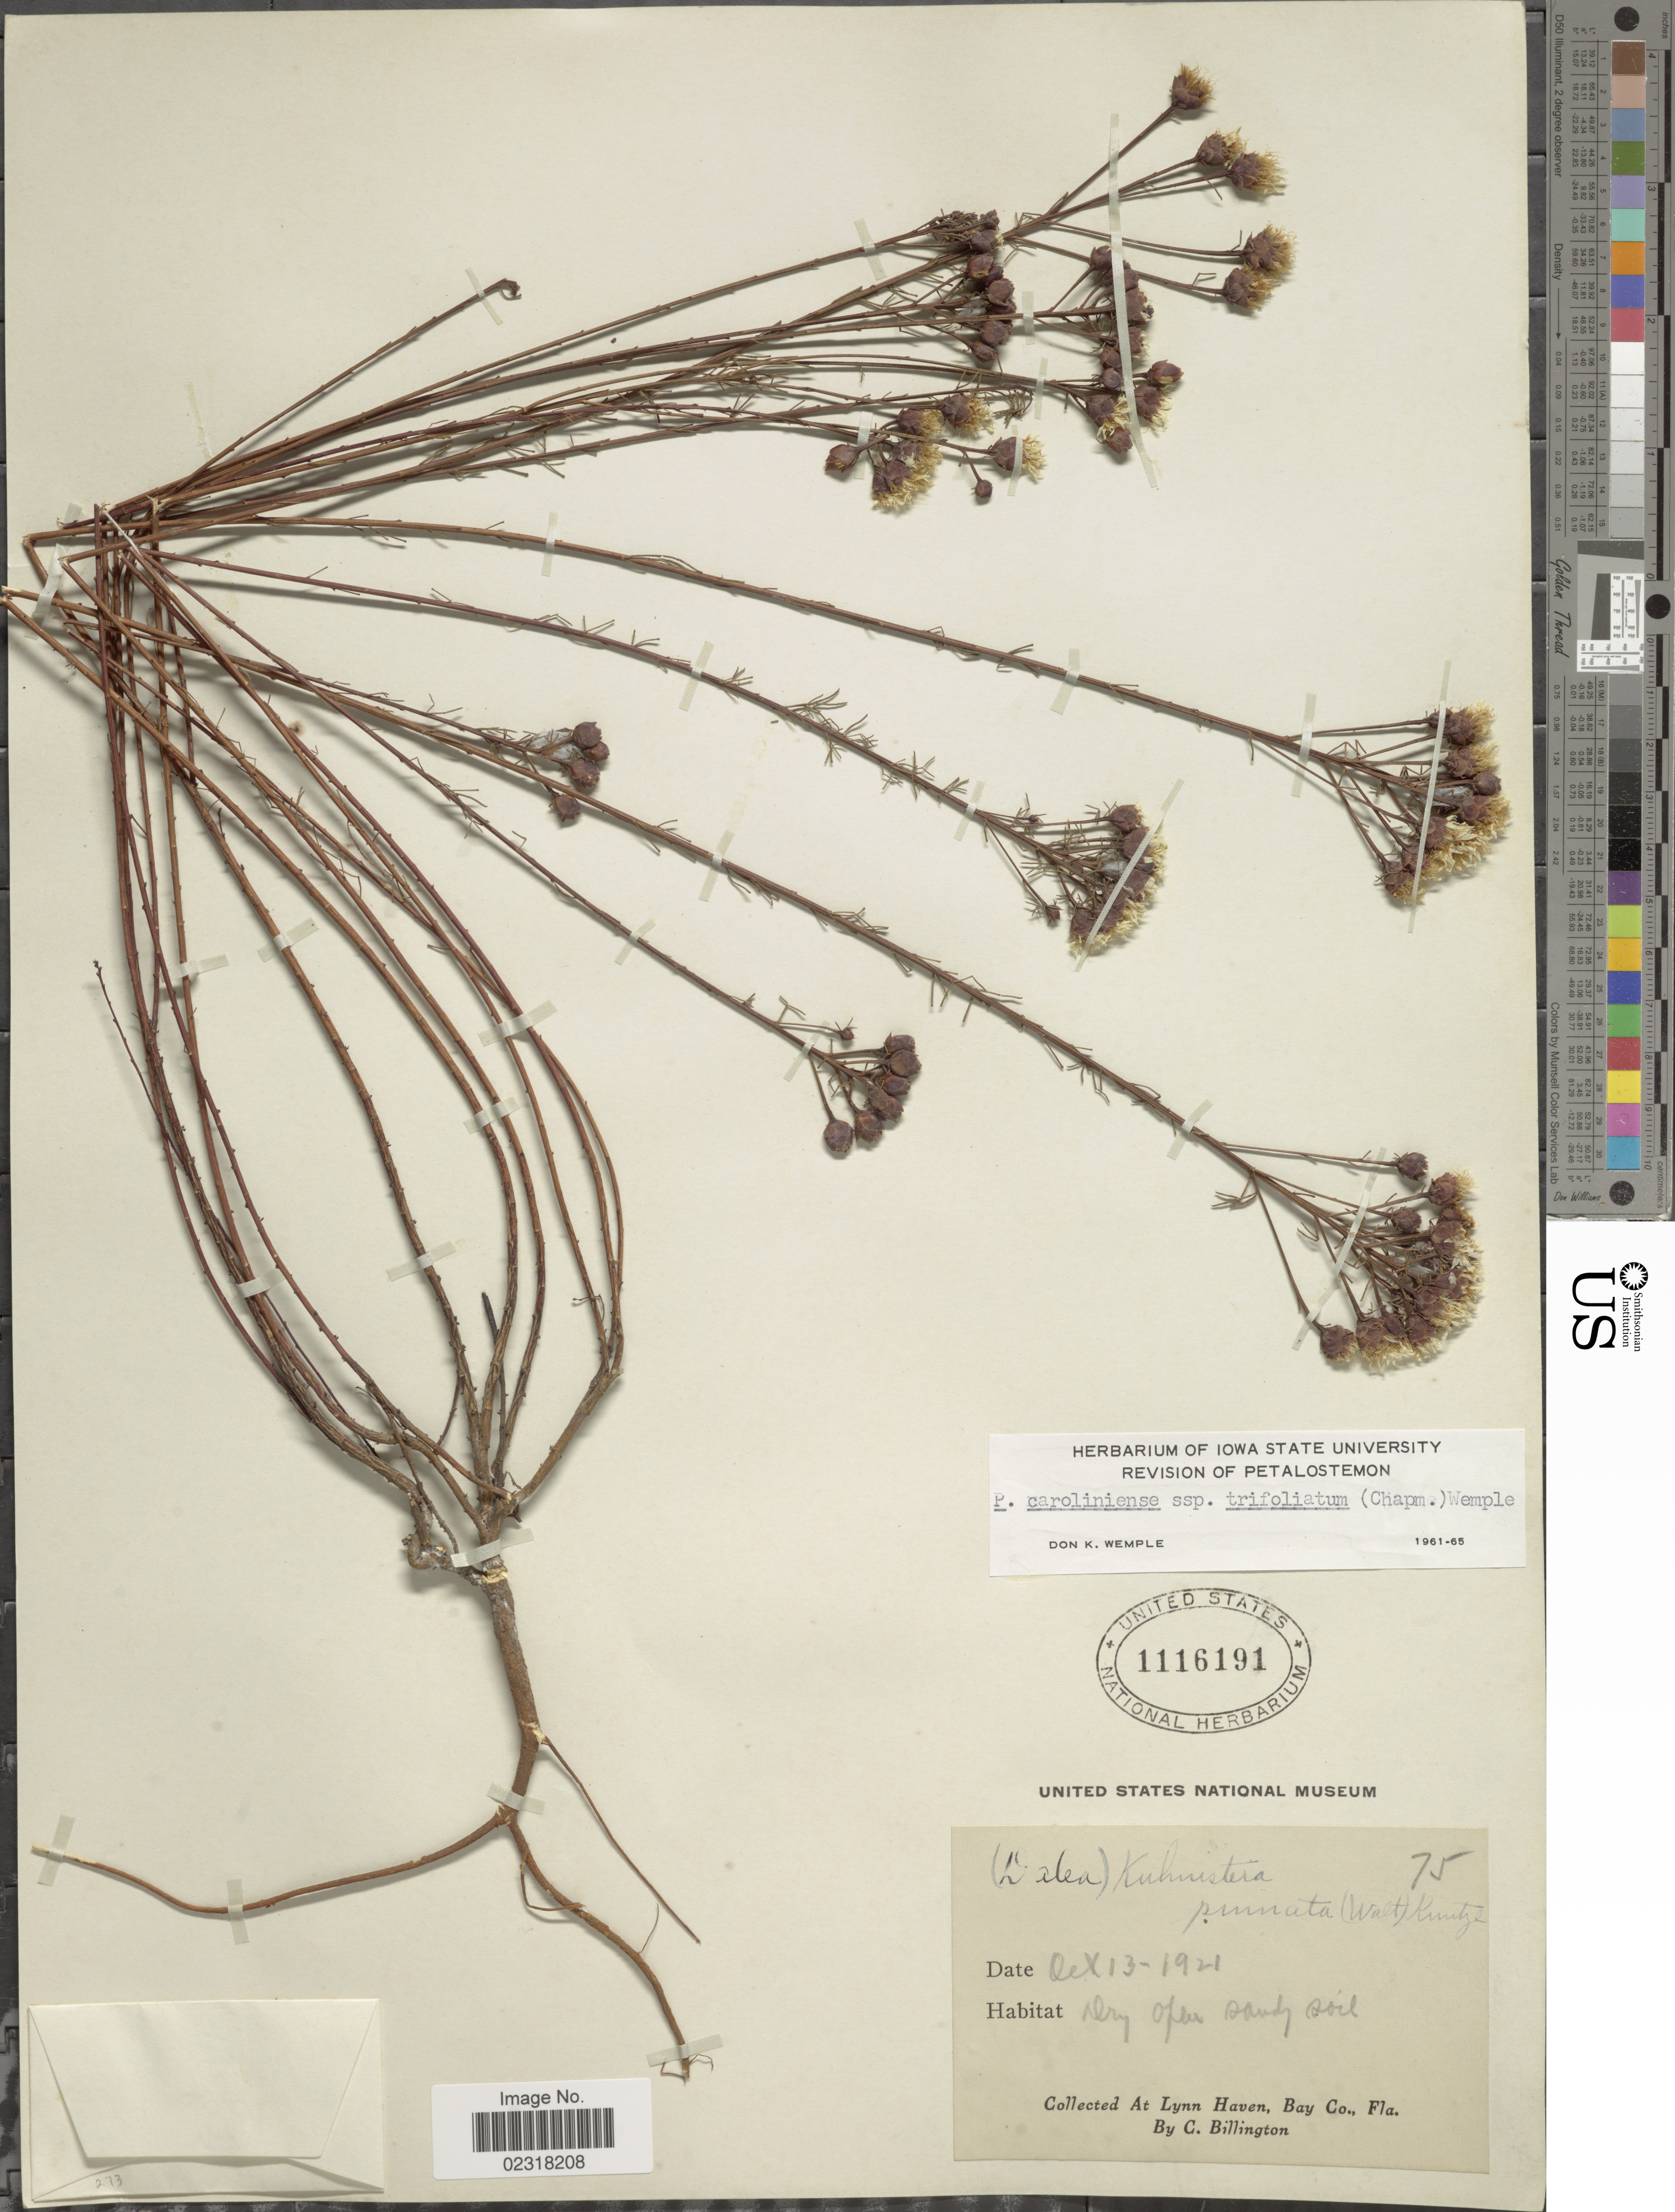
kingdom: Plantae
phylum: Tracheophyta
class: Magnoliopsida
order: Fabales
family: Fabaceae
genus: Dalea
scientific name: Dalea pinnata var. trifoliata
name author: (Chapman) Barneby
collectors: C. Billington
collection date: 1921-10-13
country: United States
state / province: Florida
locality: Dry open sandy soil, At Lynn Haven, Bay Co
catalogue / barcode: US 1116191